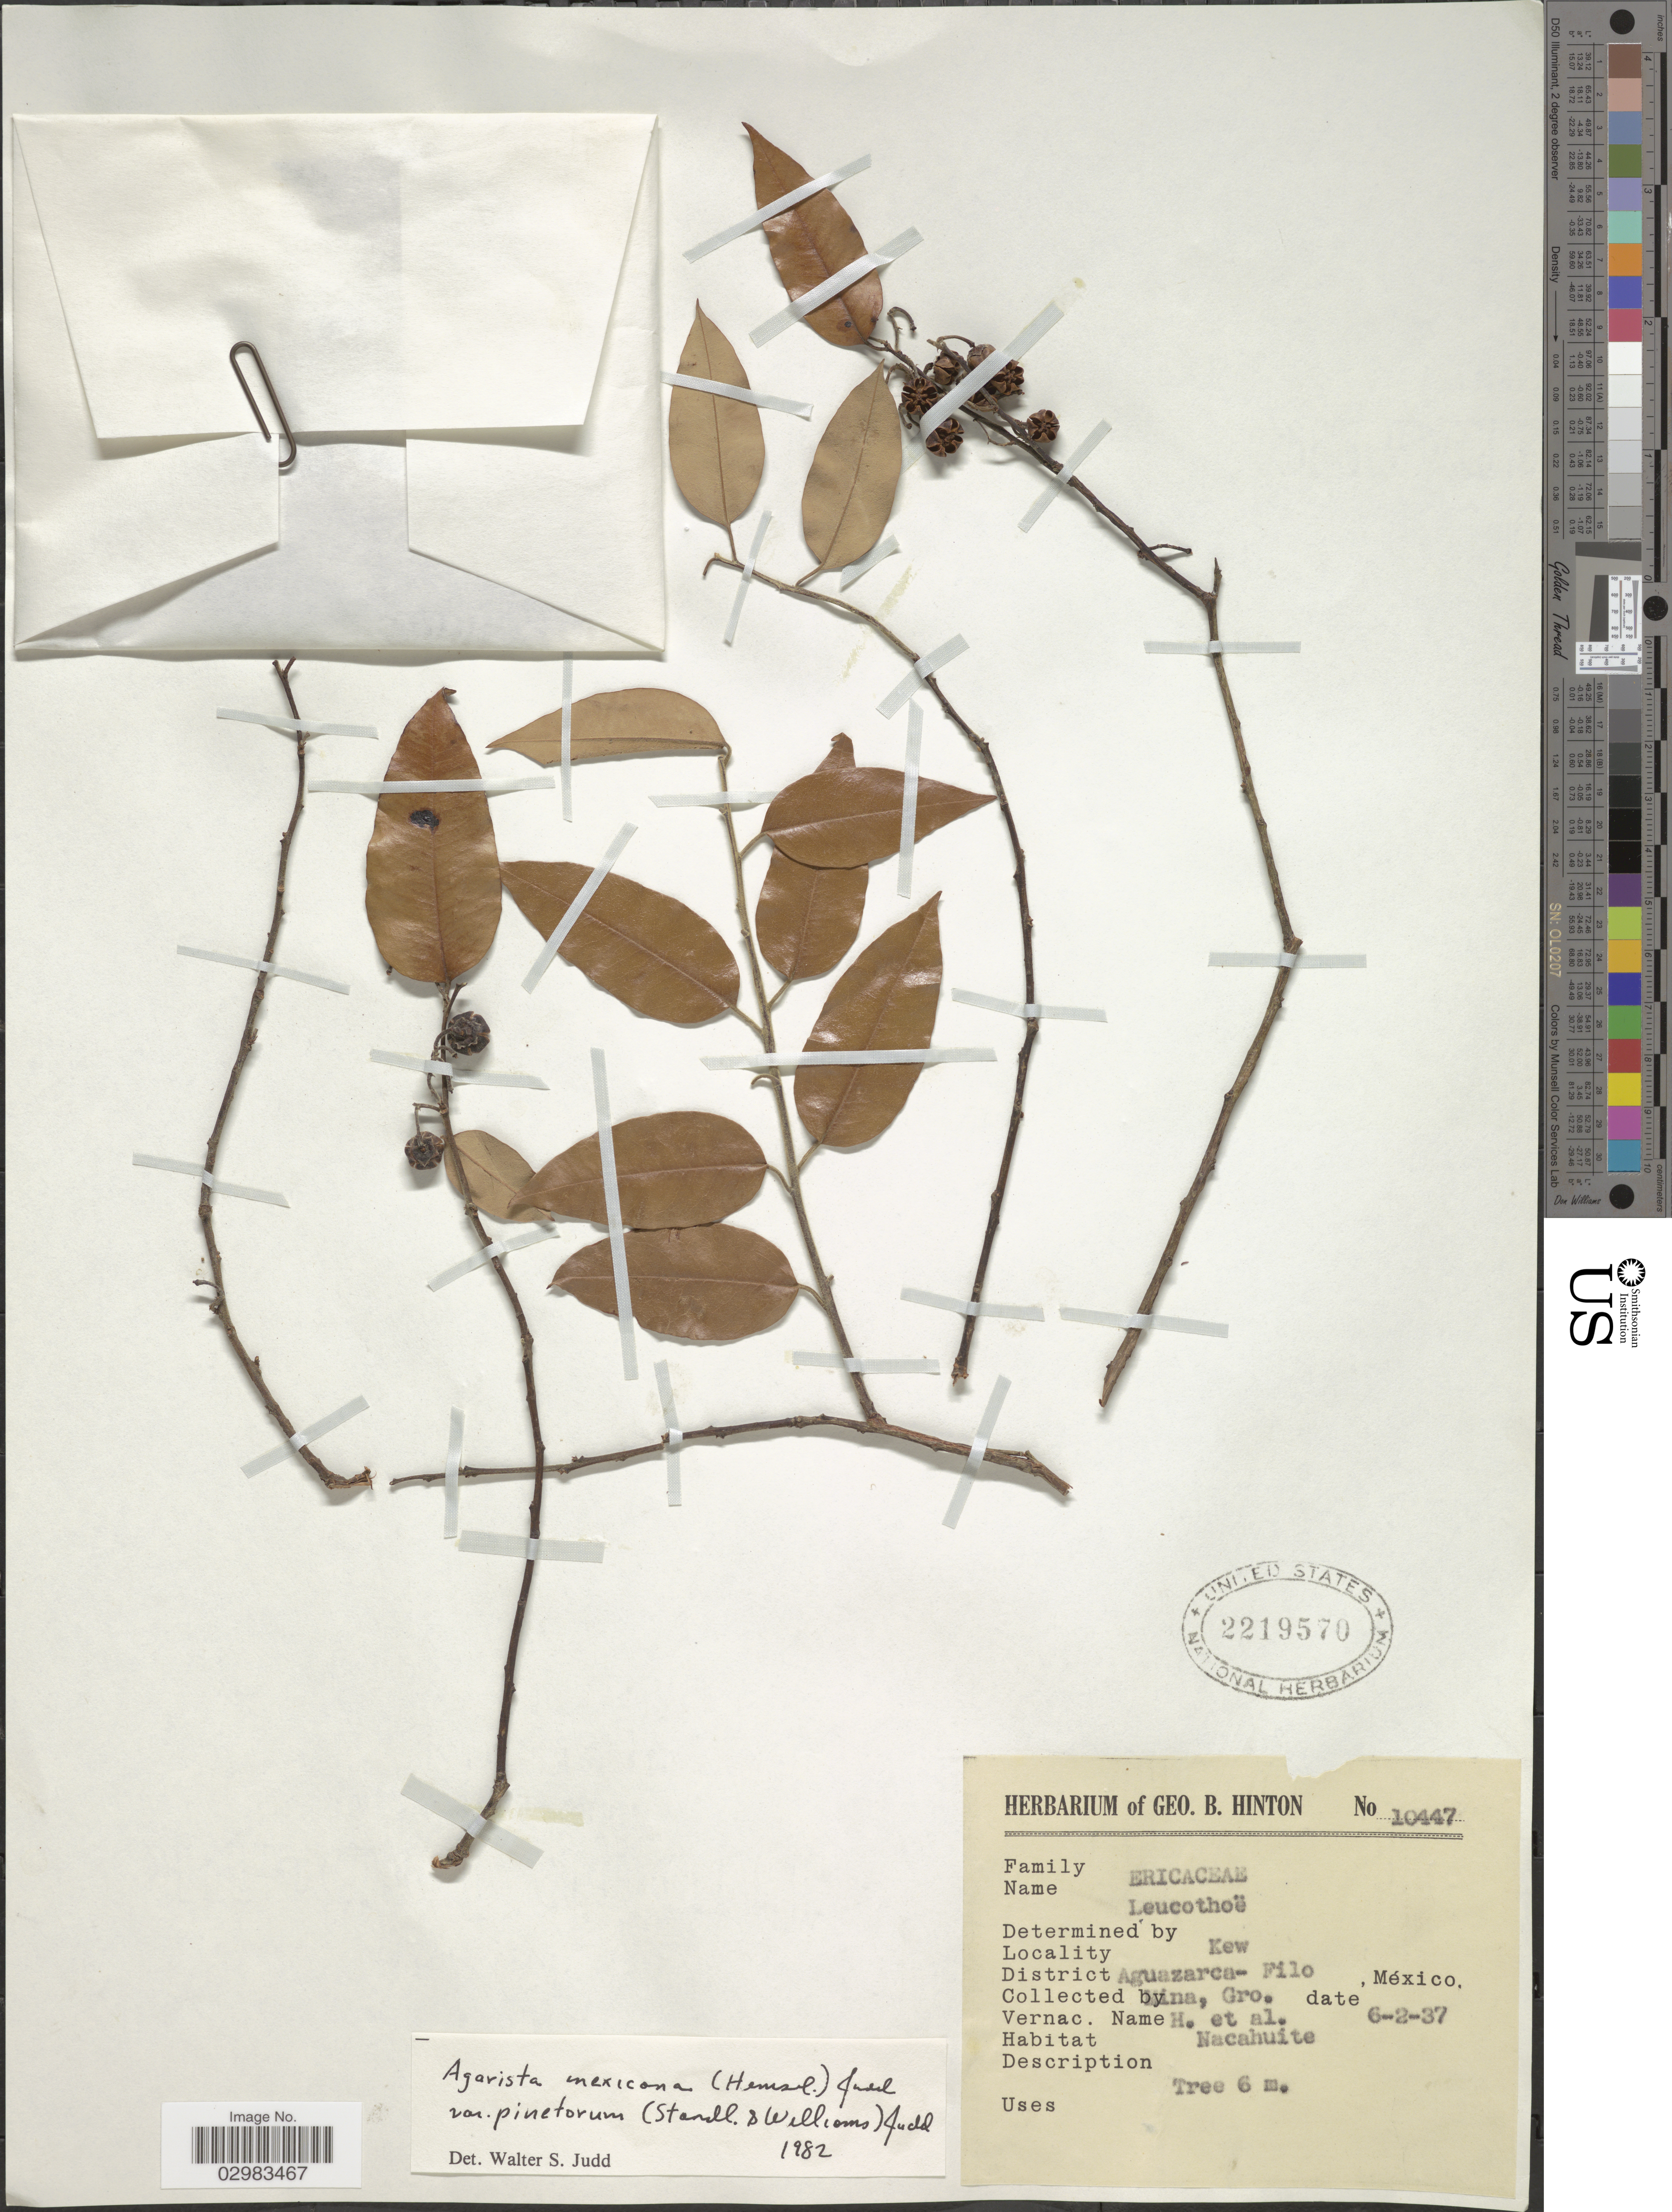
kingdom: Plantae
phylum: Tracheophyta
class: Magnoliopsida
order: Ericales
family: Ericaceae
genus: Leucothoe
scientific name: Leucothoë mexicana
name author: (Hemsl.) Small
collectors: G. B. Hinton & et al.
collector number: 10447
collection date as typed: Transcribed d/m/y: 6/2/37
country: Mexico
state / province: Guerrero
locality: Aguazarca- Filo. District Mina.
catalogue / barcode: US 2219570